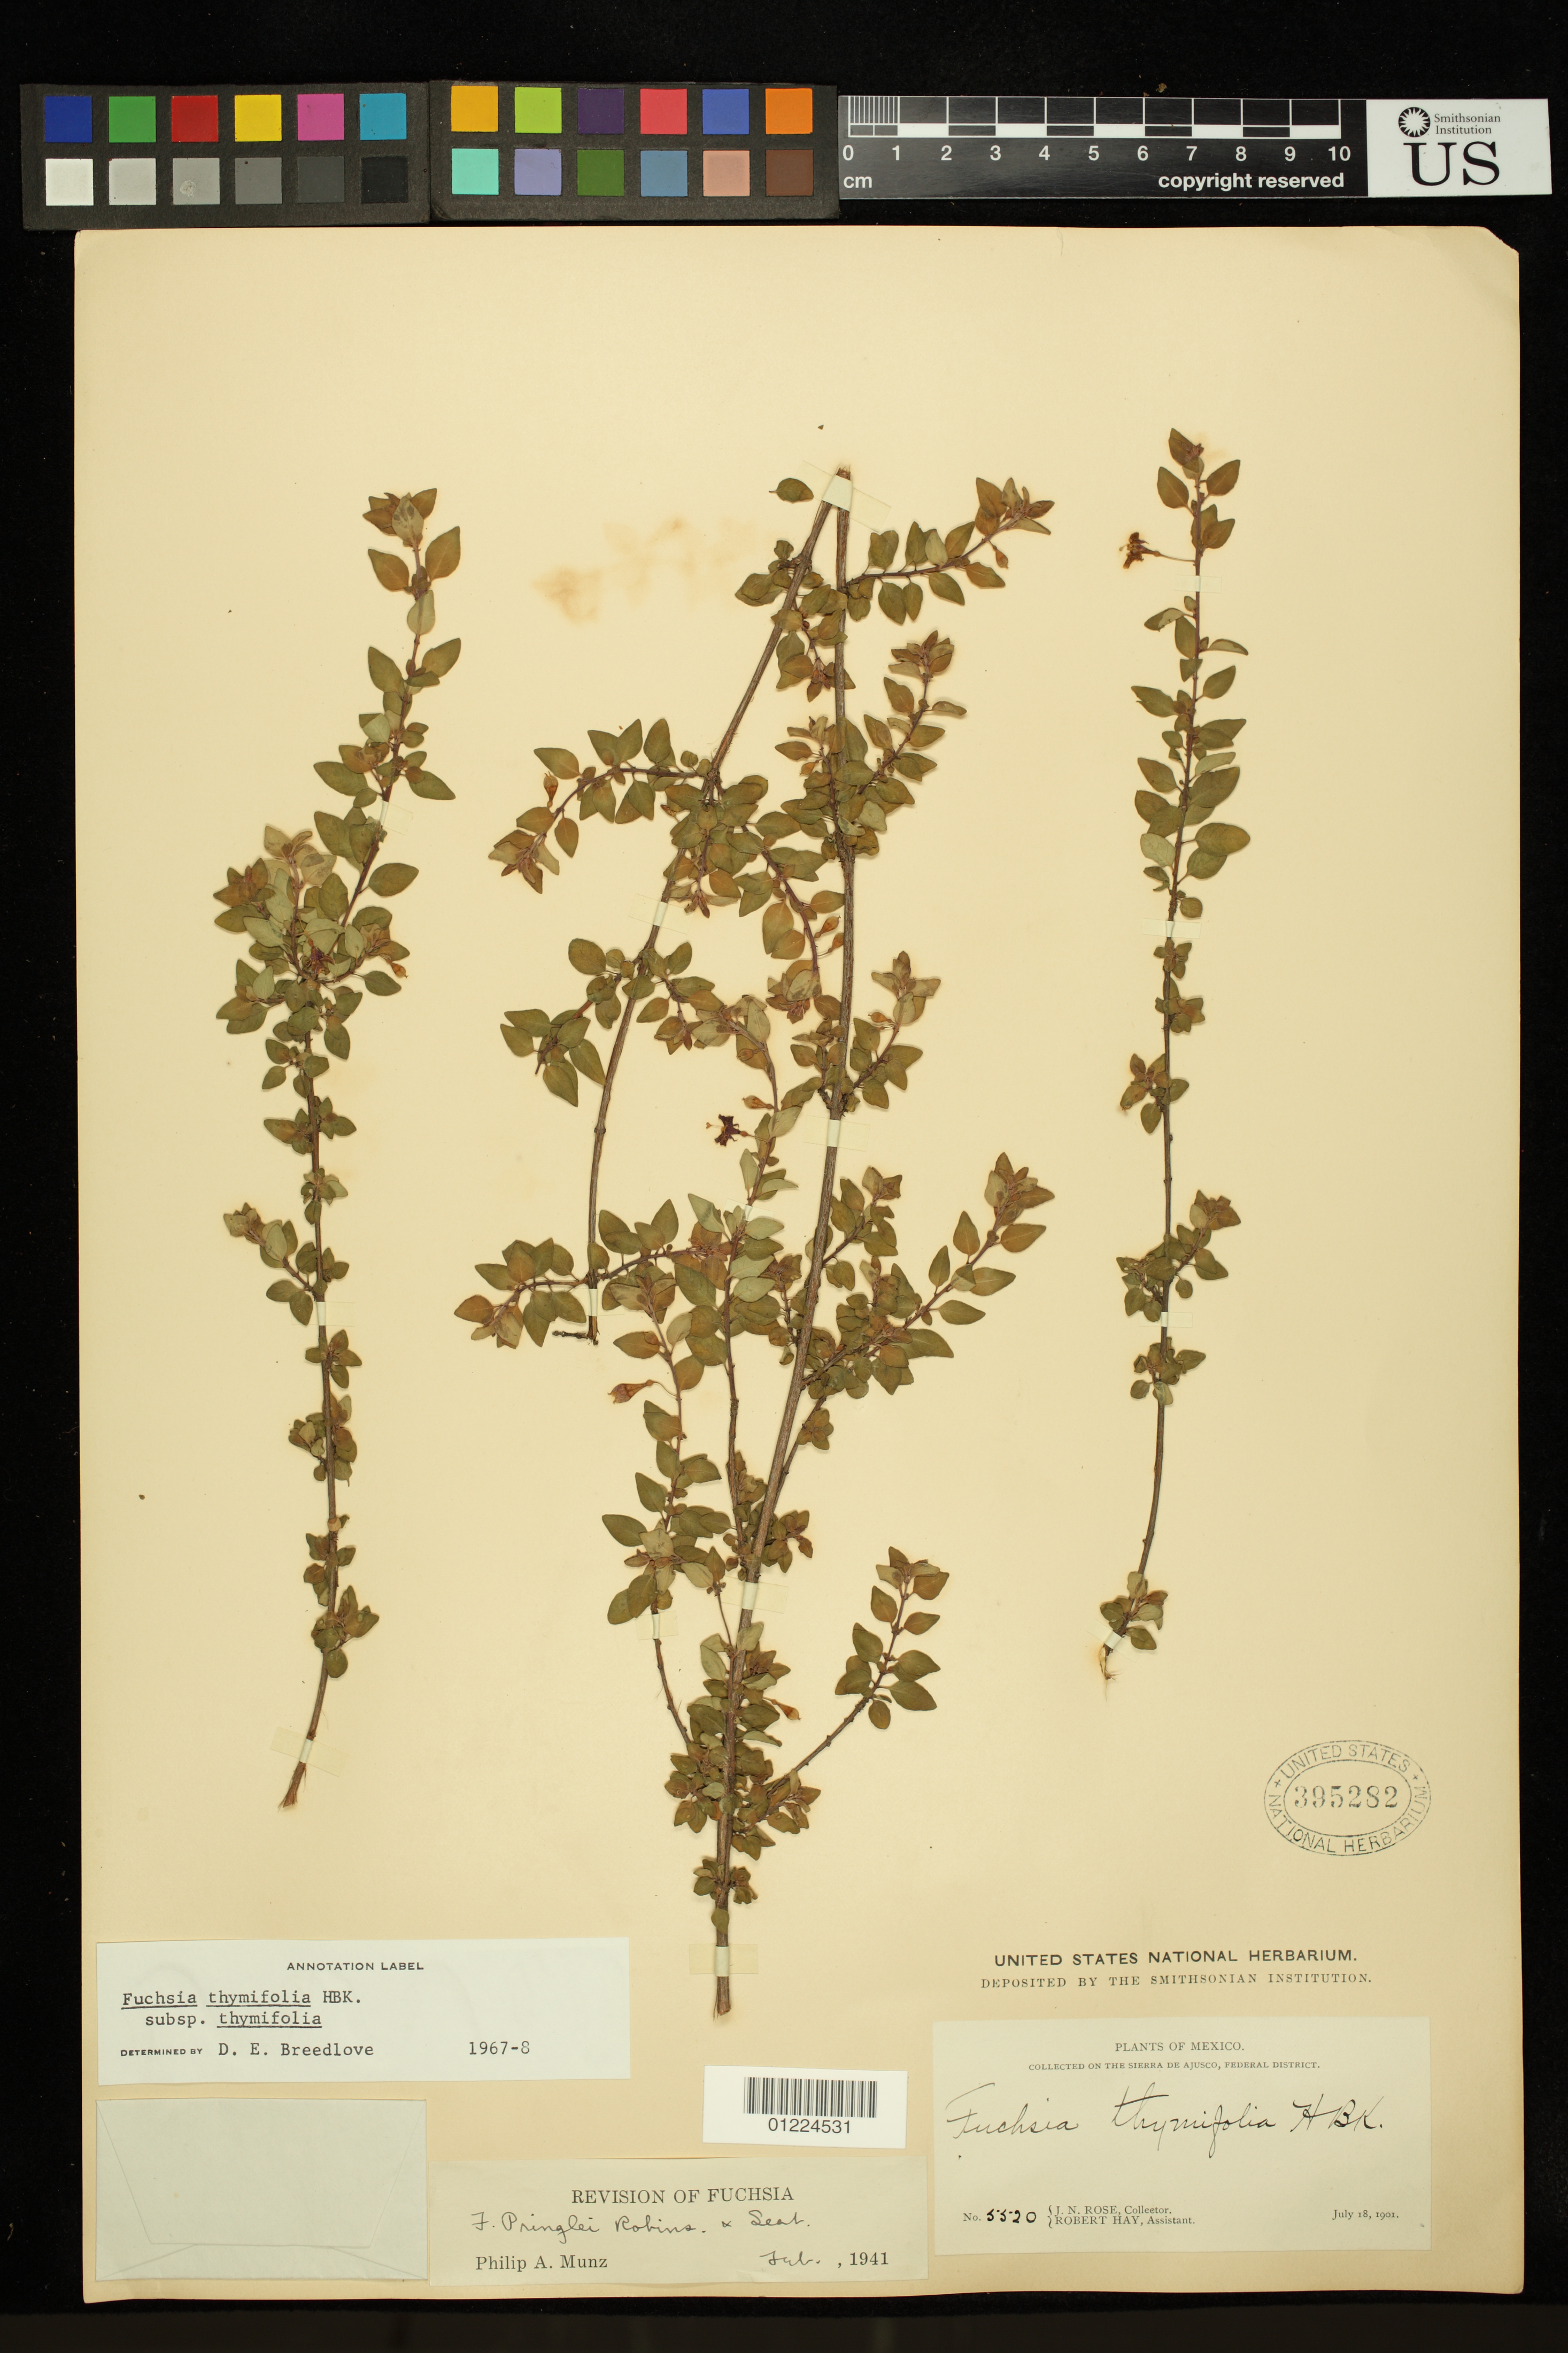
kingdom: Plantae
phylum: Tracheophyta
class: Magnoliopsida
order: Myrtales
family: Onagraceae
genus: Fuchsia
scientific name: Fuchsia thymifolia subsp. thymifolia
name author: Kunth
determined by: Breedlove, D. E.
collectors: J. N. Rose & R. H. Hay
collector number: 5520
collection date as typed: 18 Jul 1901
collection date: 1901-07-18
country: Mexico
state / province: Distrito Federal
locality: Sierra de Ajusco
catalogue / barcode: US 395282